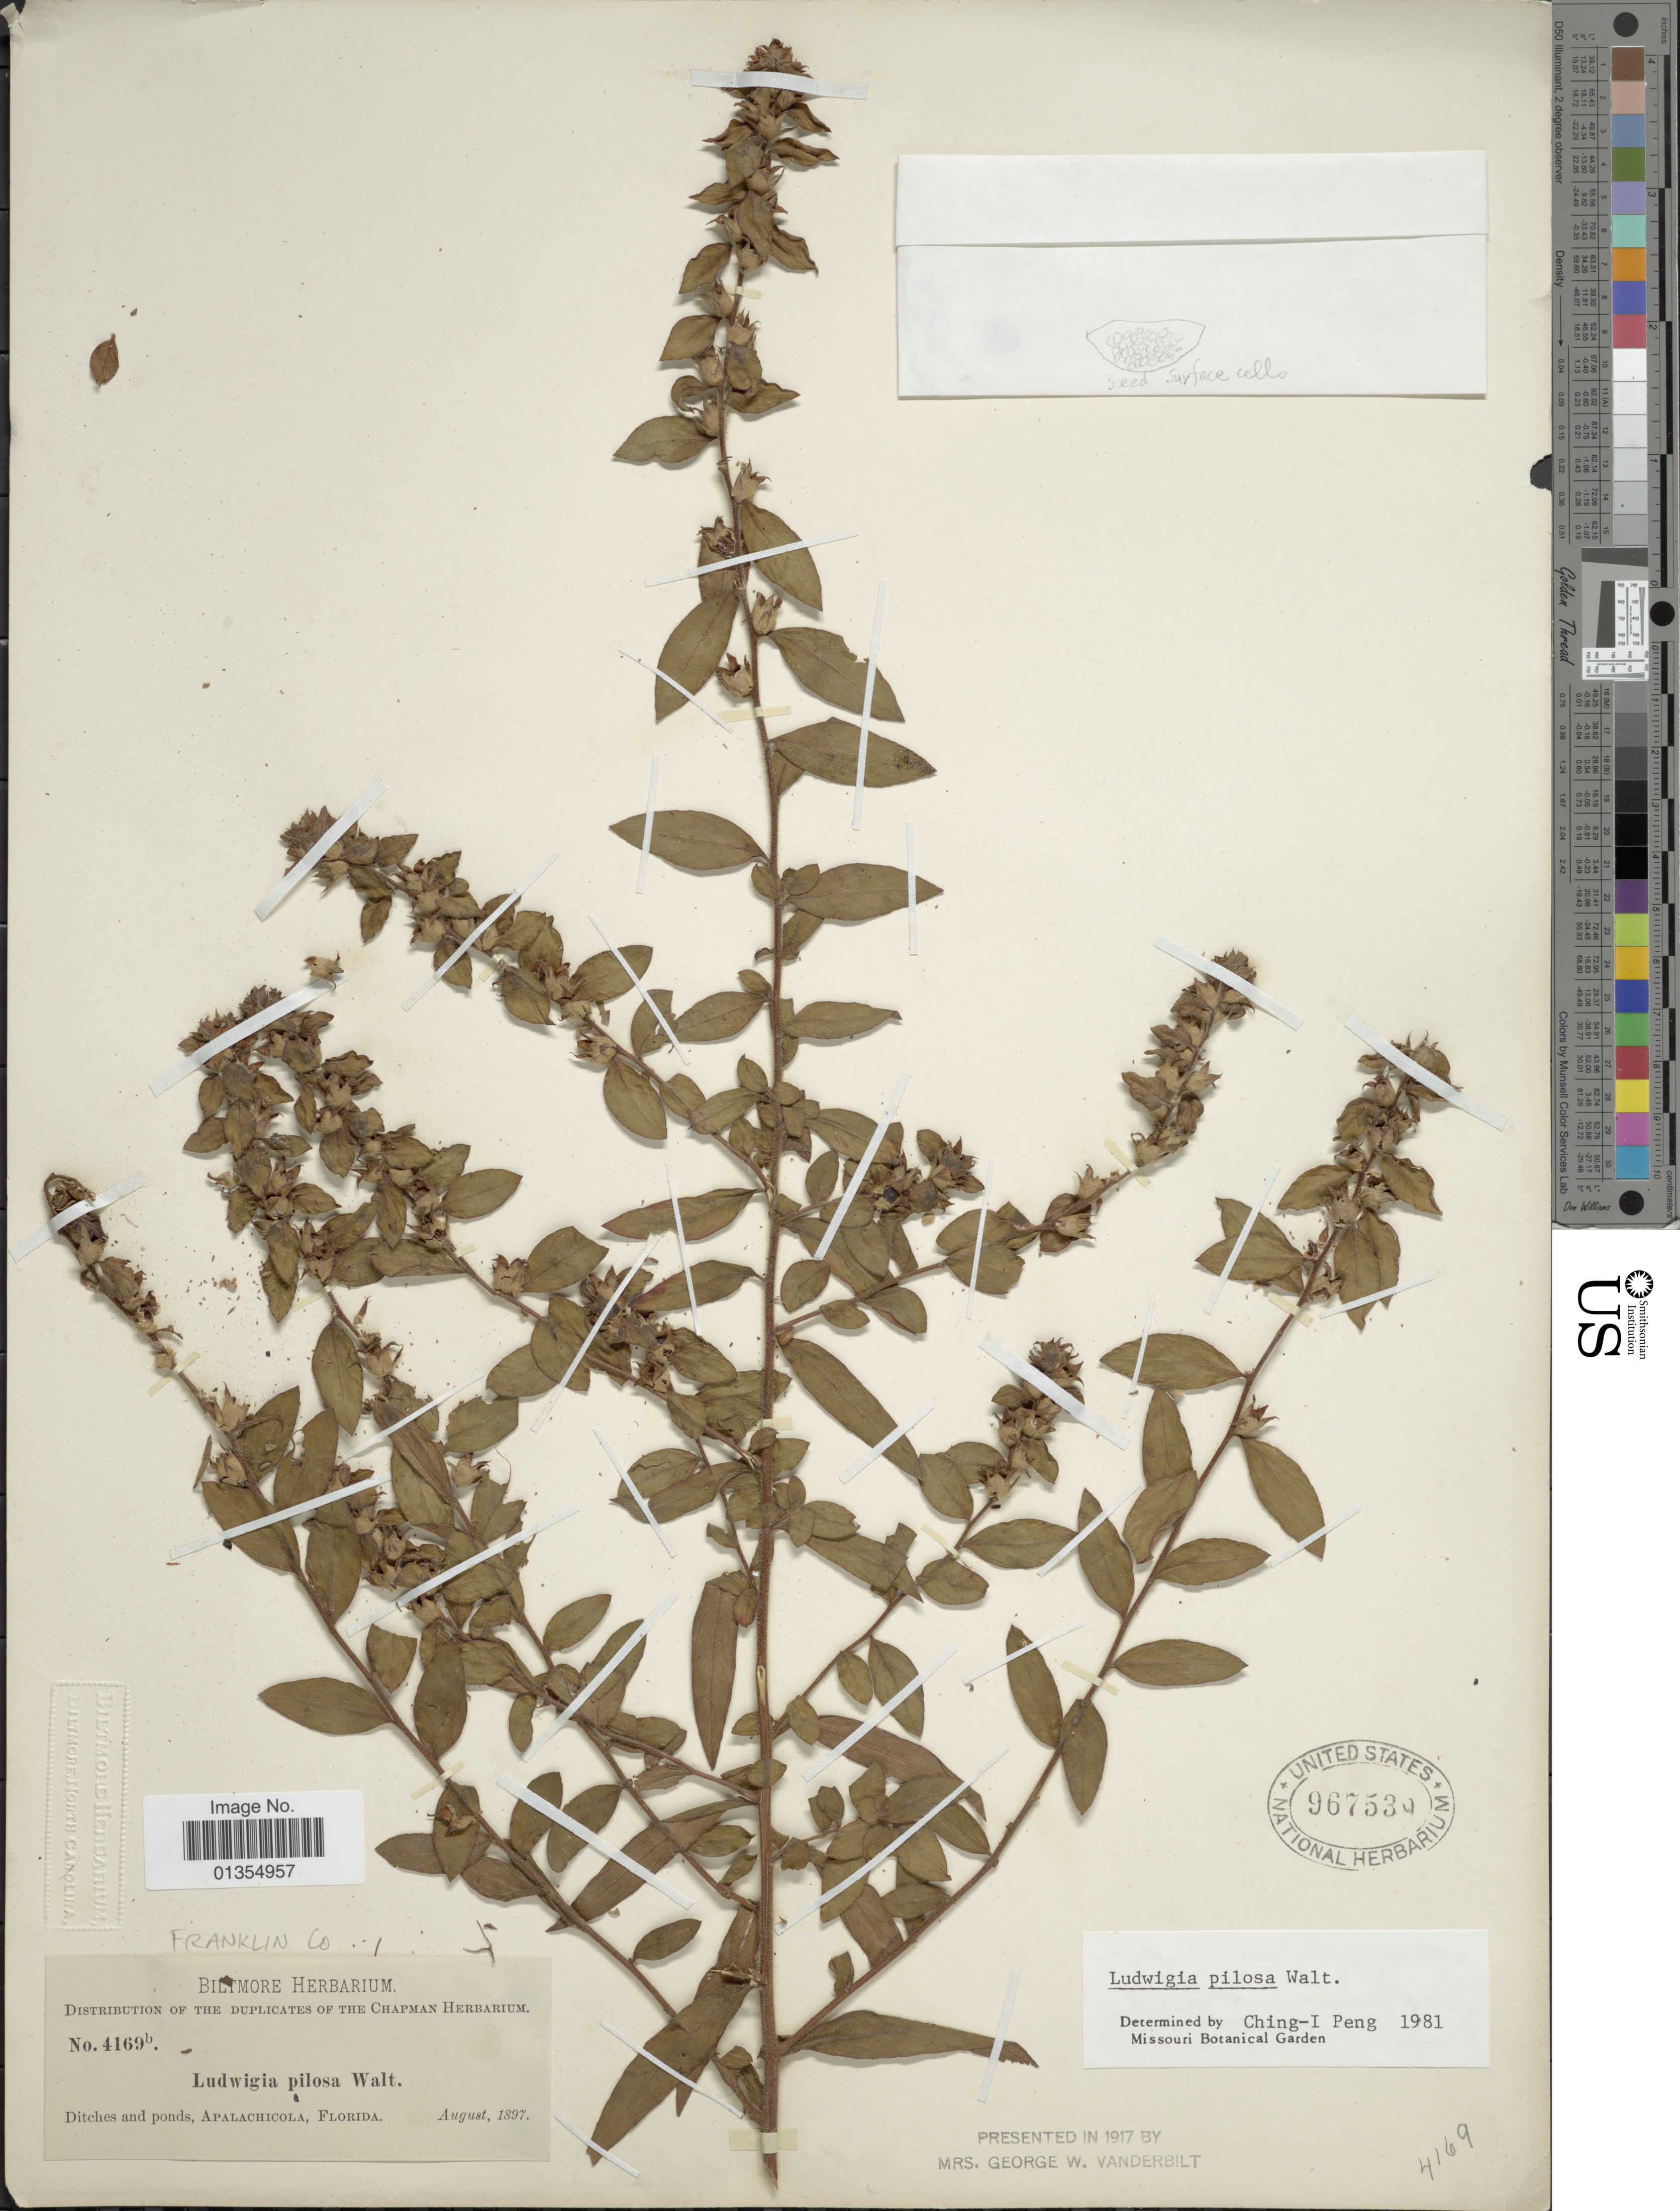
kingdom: Plantae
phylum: Tracheophyta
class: Magnoliopsida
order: Myrtales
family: Onagraceae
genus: Ludwigia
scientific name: Ludwigia pilosa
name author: Walter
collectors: ex herb. Biltmore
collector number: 4169b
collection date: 1897-08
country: United States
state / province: Florida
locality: Apalachicola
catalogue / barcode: US 967539